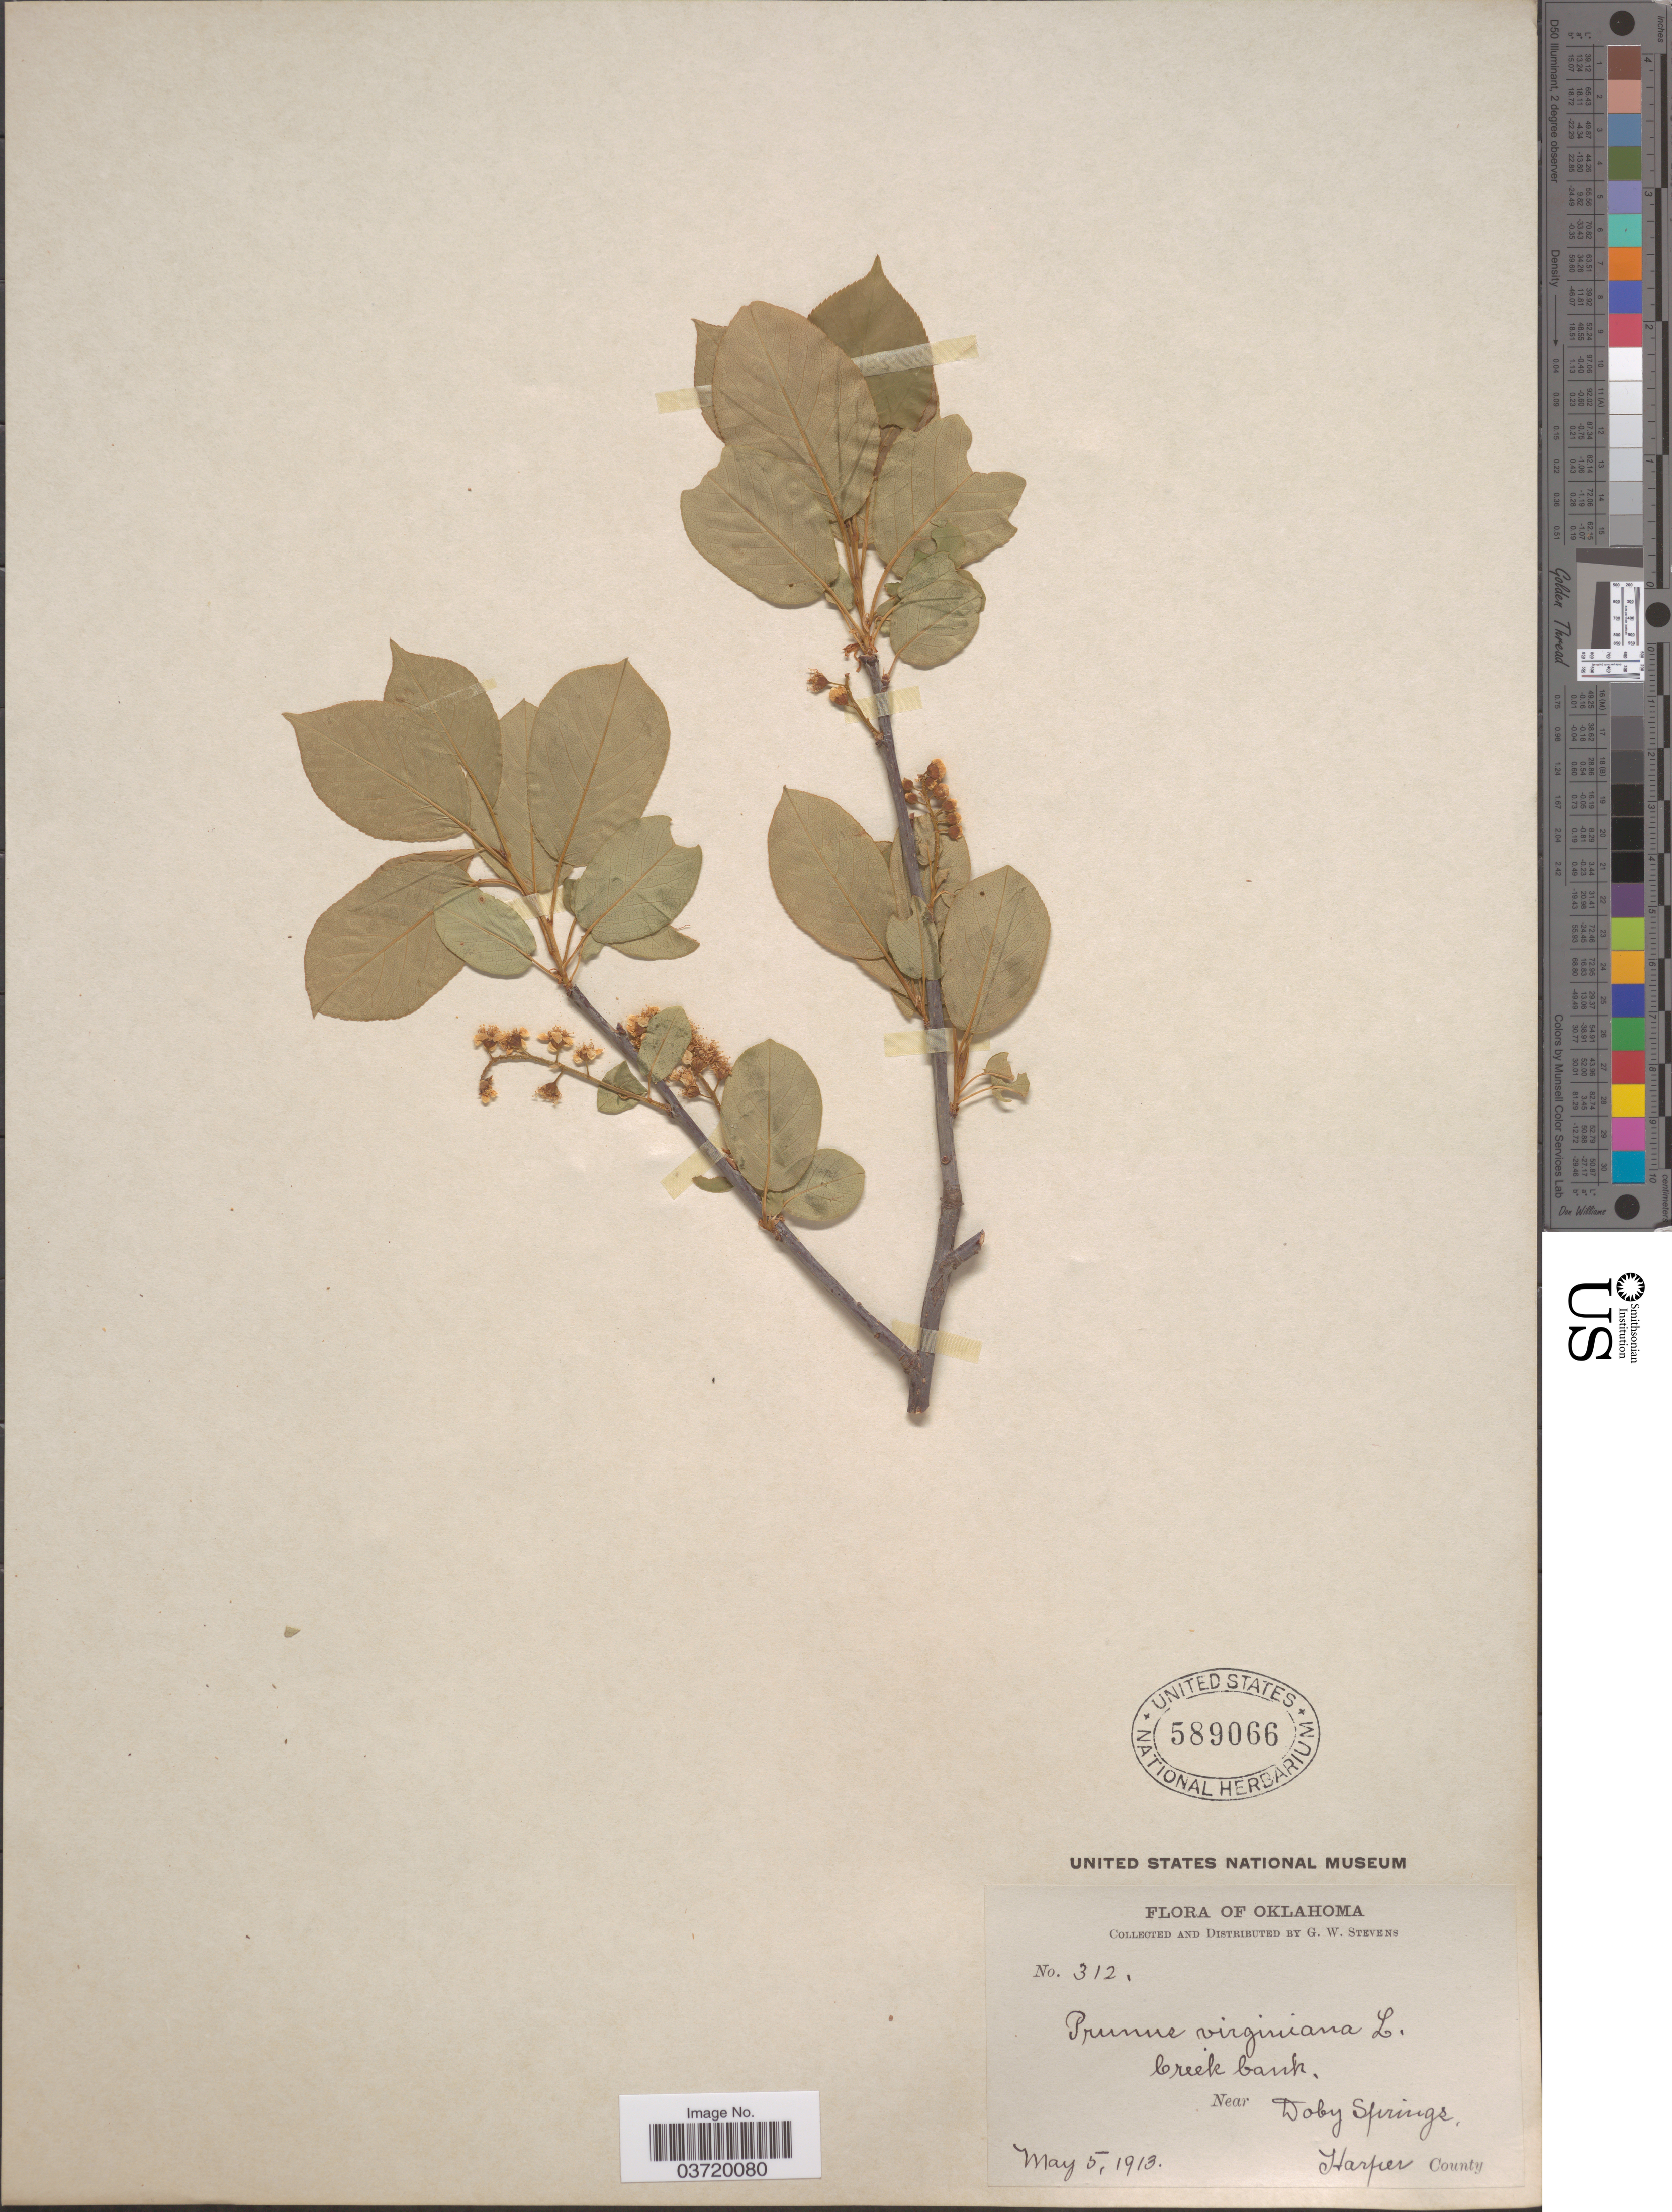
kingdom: Plantae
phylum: Tracheophyta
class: Magnoliopsida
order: Rosales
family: Rosaceae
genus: Prunus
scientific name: Prunus virginiana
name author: L.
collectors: G. W. Stevens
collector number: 312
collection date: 1913-05-05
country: United States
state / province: Oklahoma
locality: Creek bank, near Doby Springs, Harper County.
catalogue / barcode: US 589066